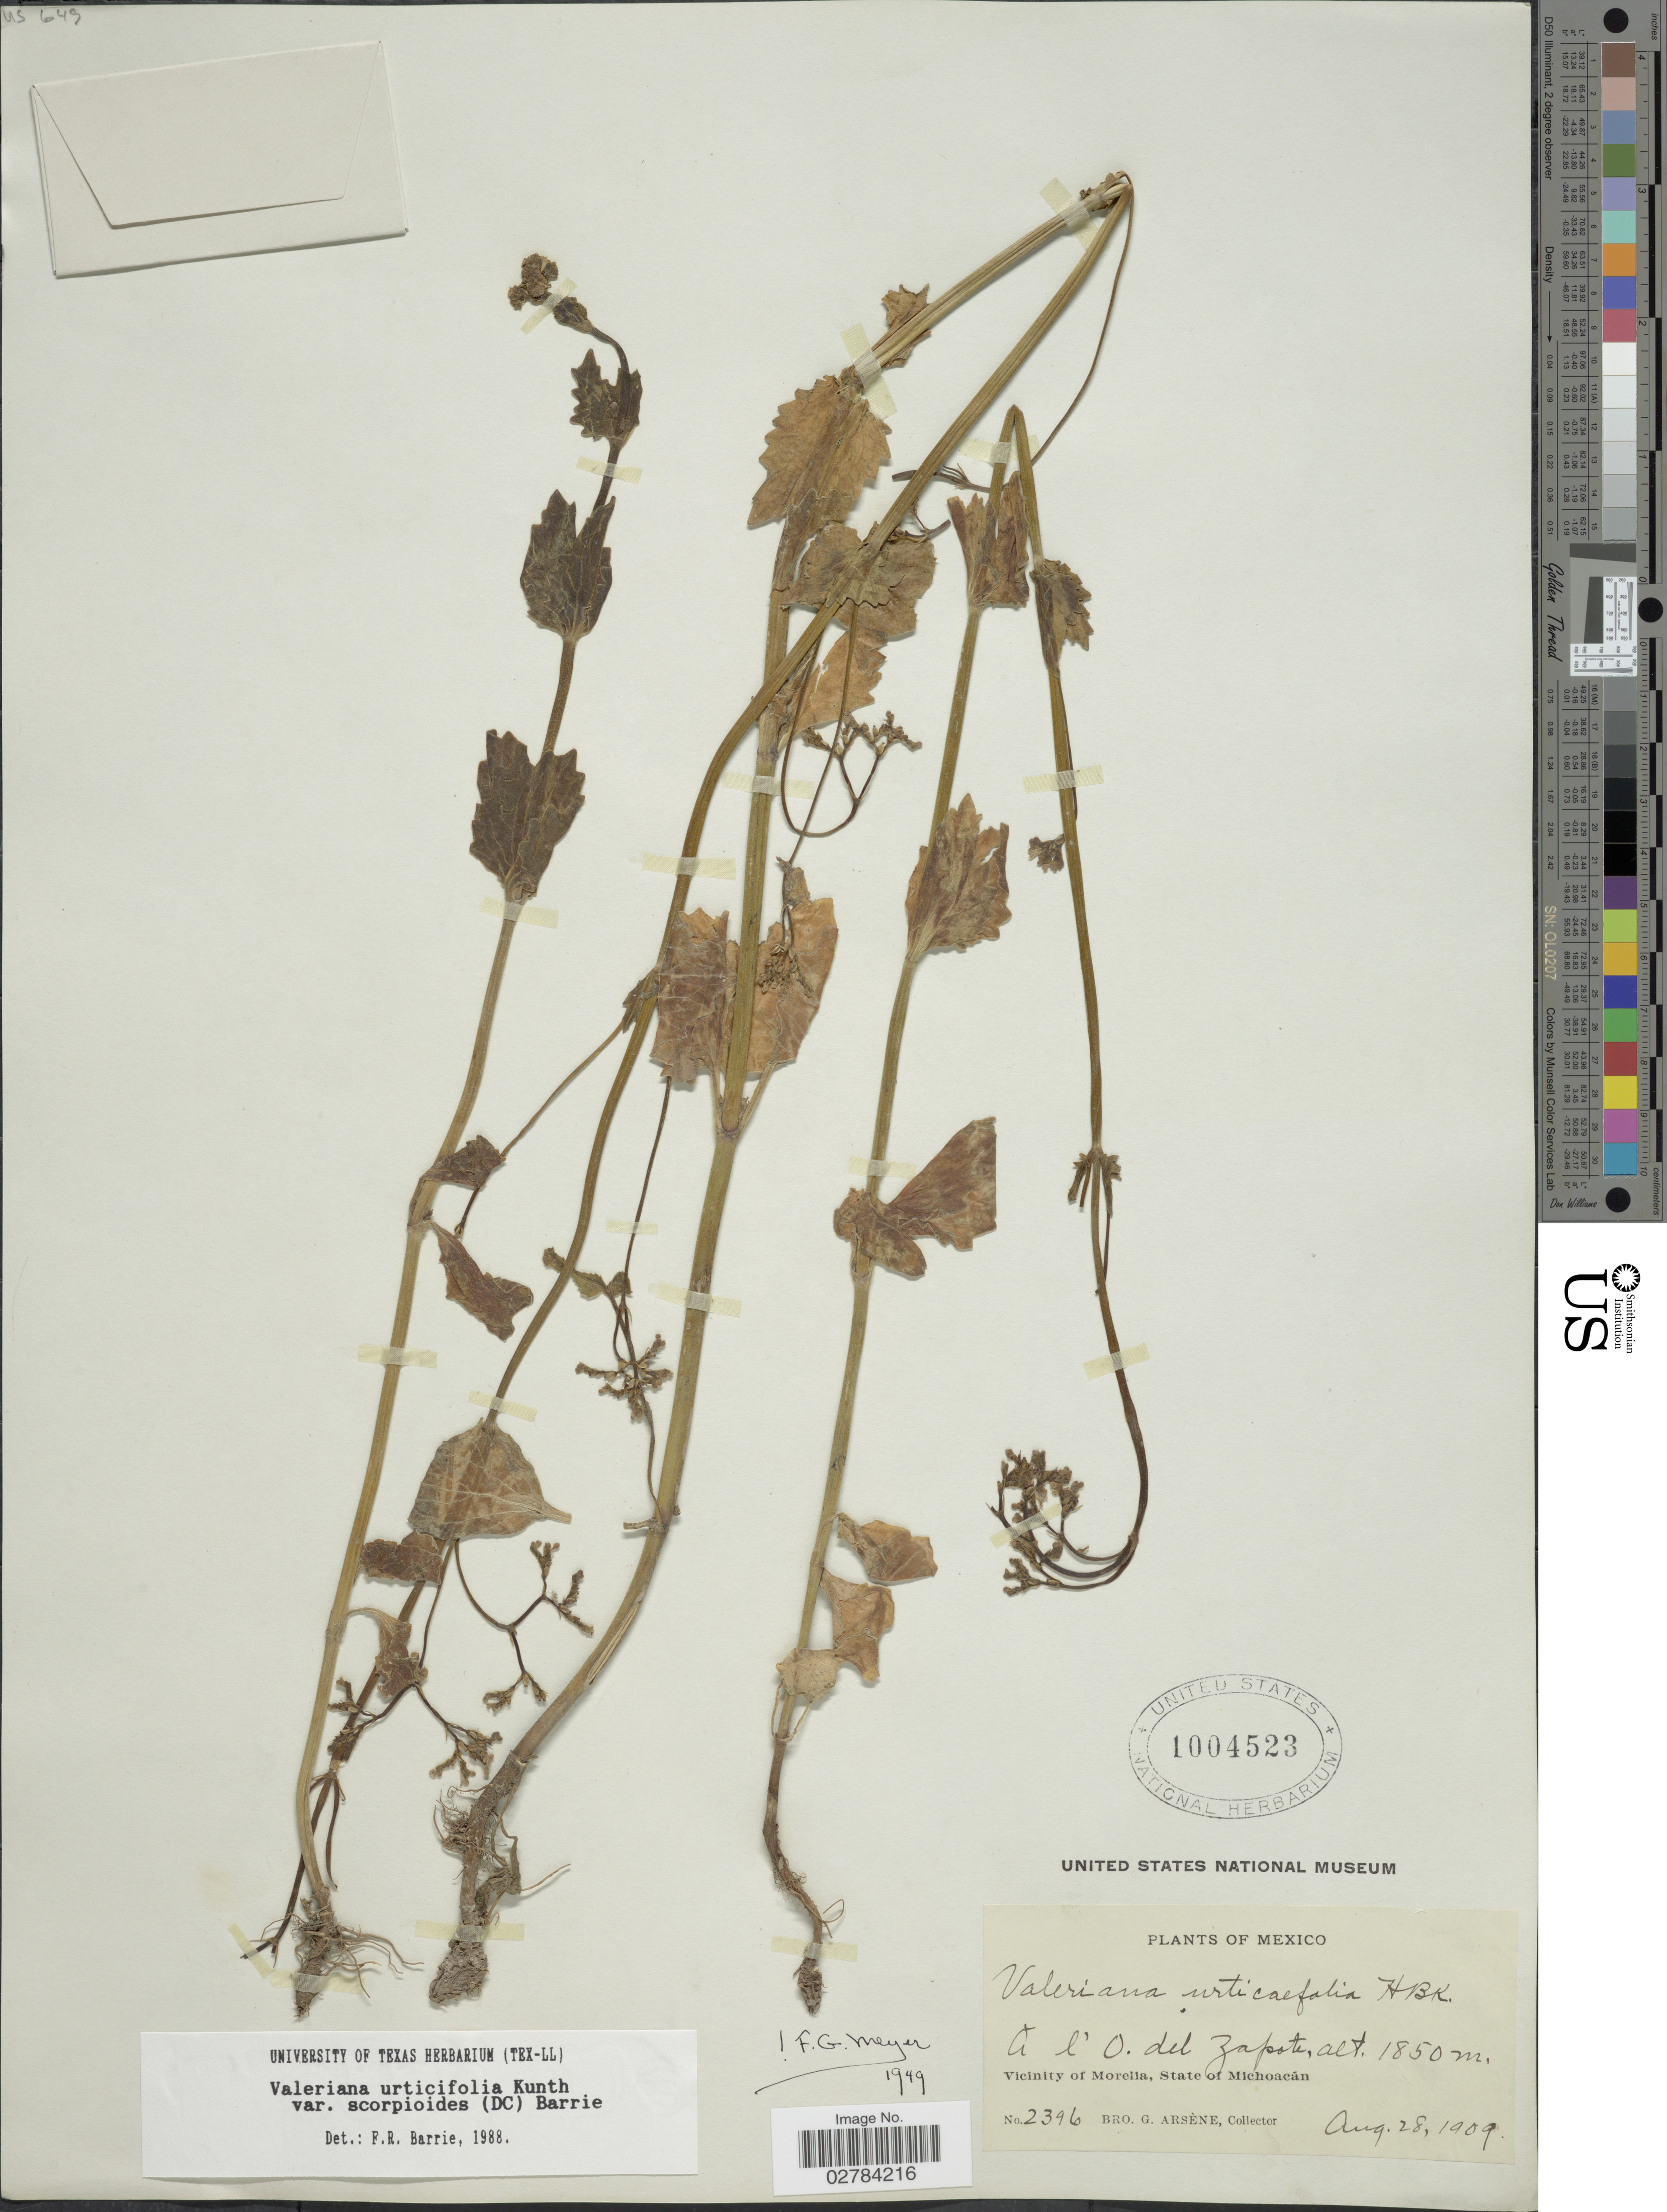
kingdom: Plantae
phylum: Tracheophyta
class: Magnoliopsida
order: Dipsacales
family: Caprifoliaceae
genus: Valeriana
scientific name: Valeriana urticifolia var. scorpioides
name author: (DC.) Barrie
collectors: Bro. G. Arsène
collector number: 2396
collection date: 1909-08-28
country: Mexico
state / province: Michoacán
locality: Á l'O. del Zapote, Vicinity of Morelia.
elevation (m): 1850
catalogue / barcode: US 1004523